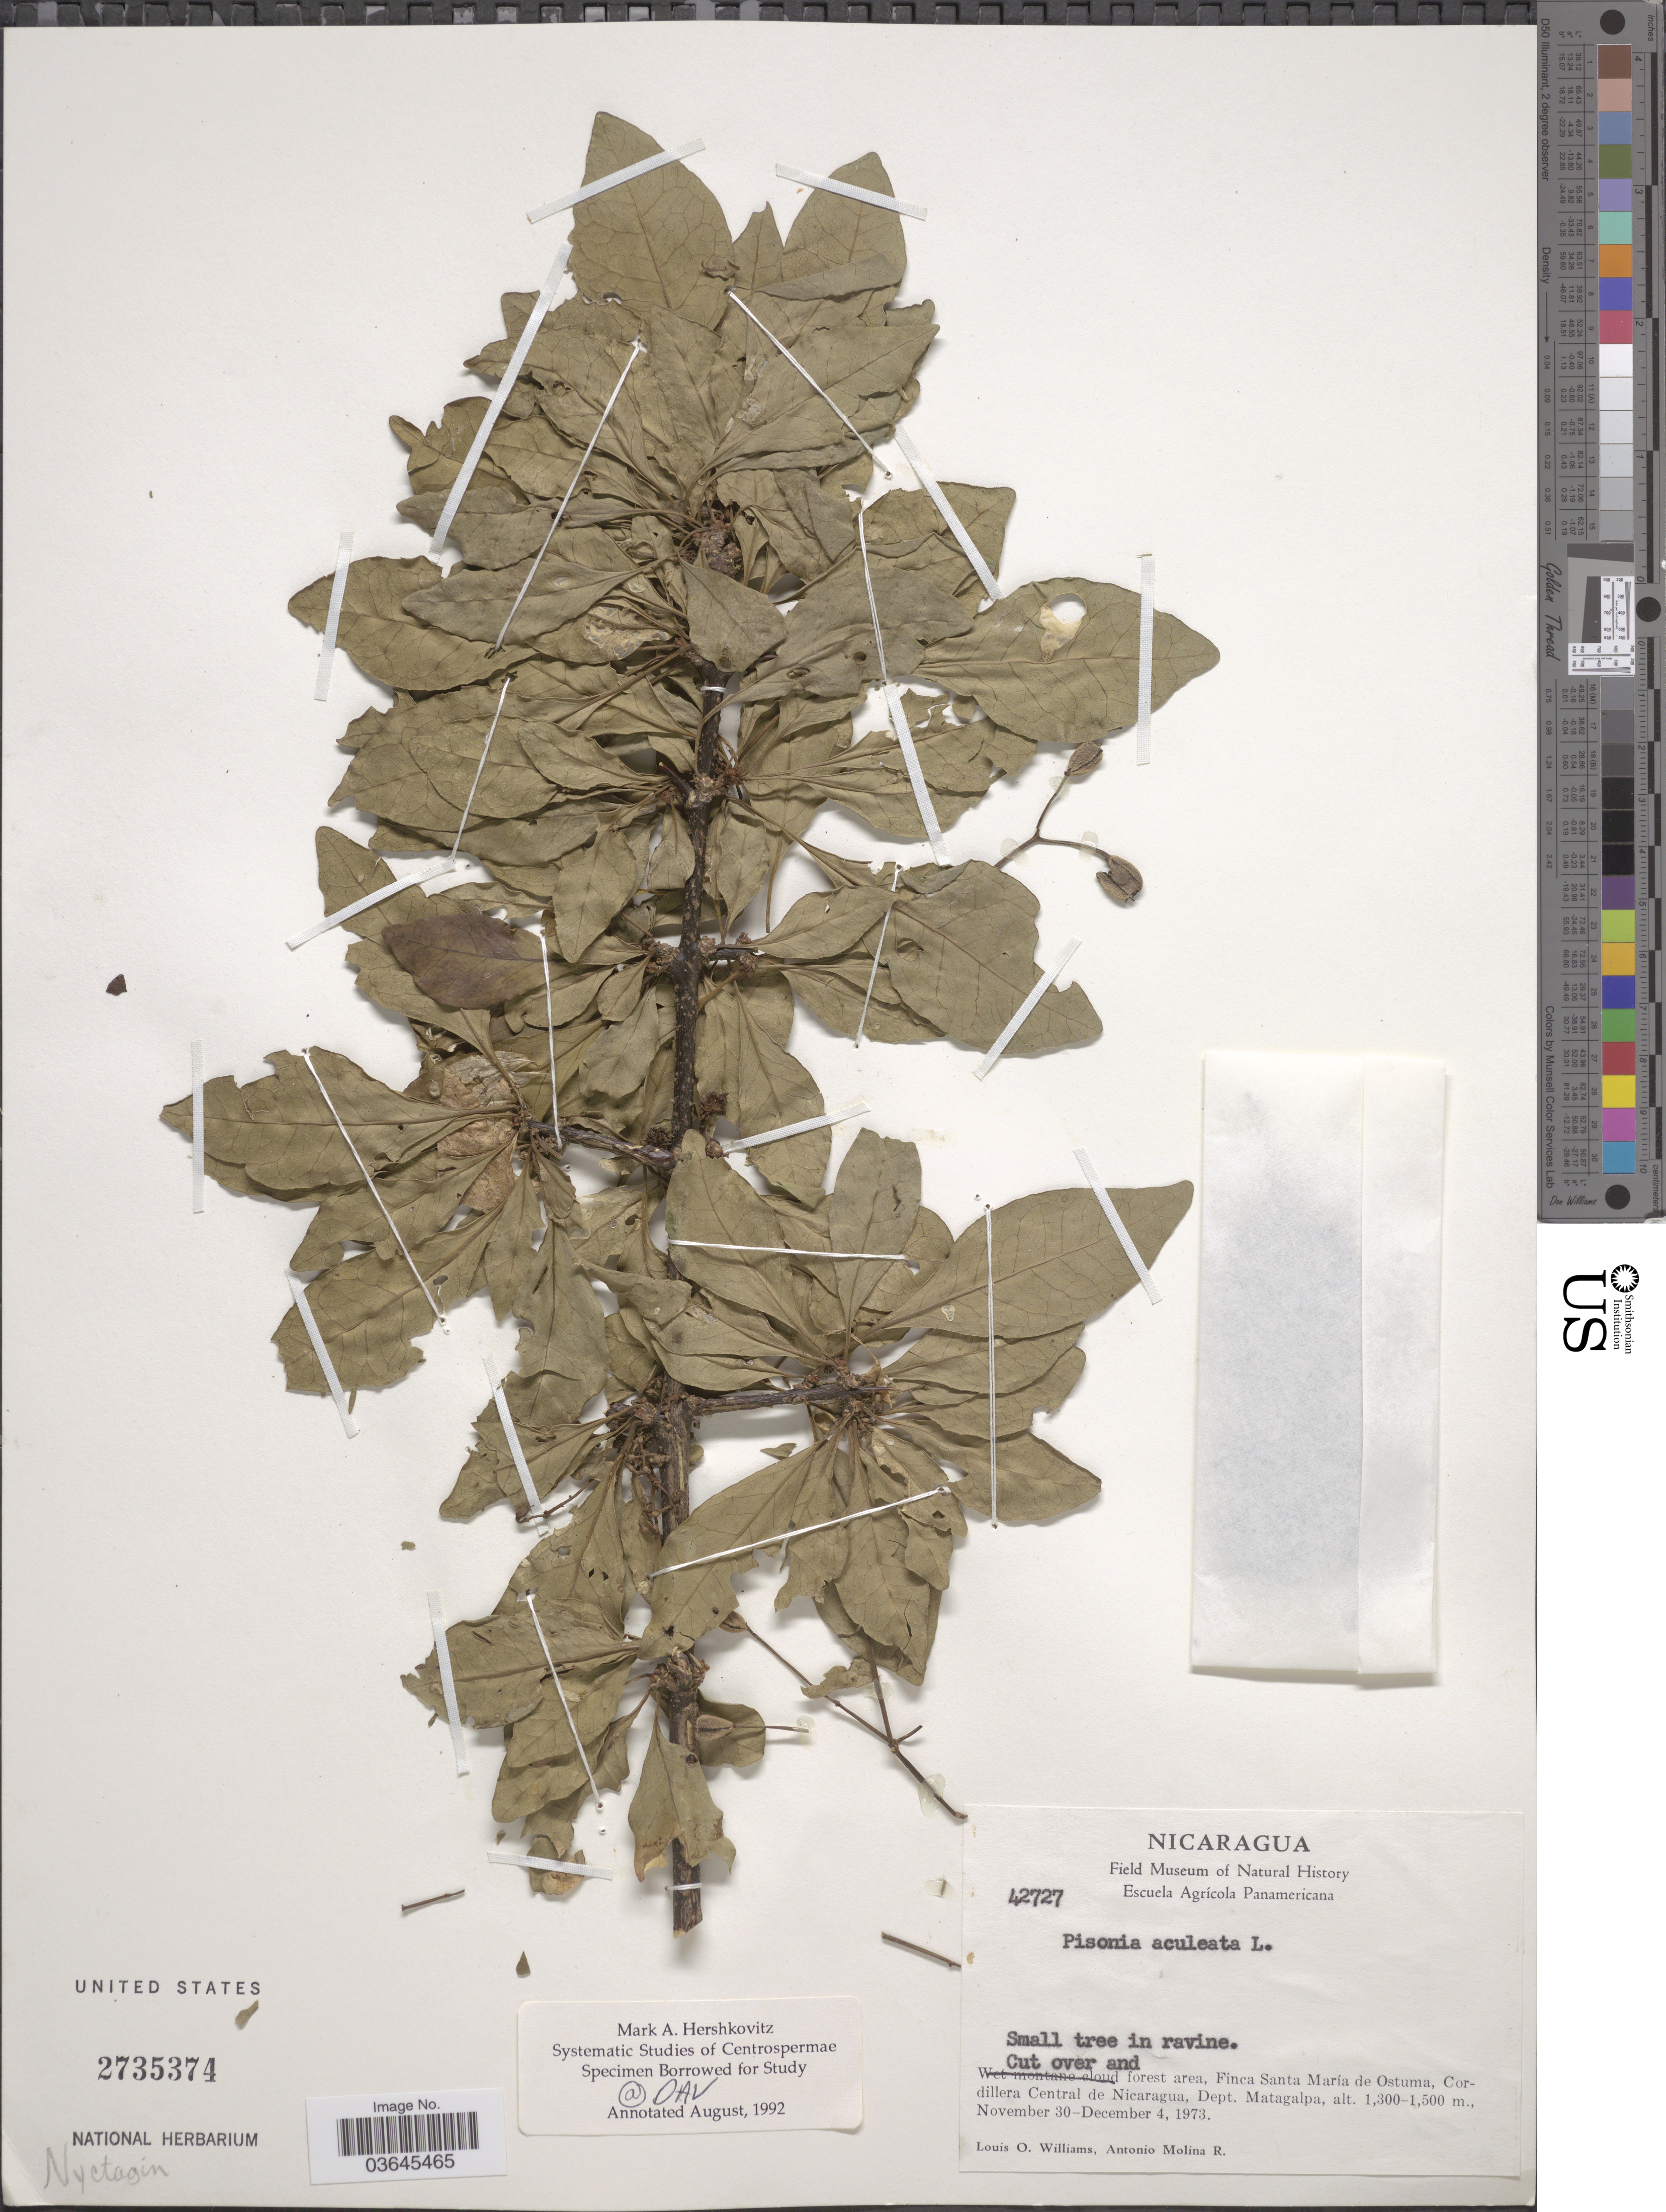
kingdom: Plantae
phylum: Tracheophyta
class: Magnoliopsida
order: Caryophyllales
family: Nyctaginaceae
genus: Pisonia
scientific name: Pisonia aculeata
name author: L.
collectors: L. O. Williams & A. Molina R.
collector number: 42727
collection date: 1973-11-30/1973-12-04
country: Nicaragua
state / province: Matagalpa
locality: Finca Santa María de Ostuma, Cordillera Central de Nicaragua, Dept. Matagalpa.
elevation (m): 1300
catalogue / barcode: US 2735374